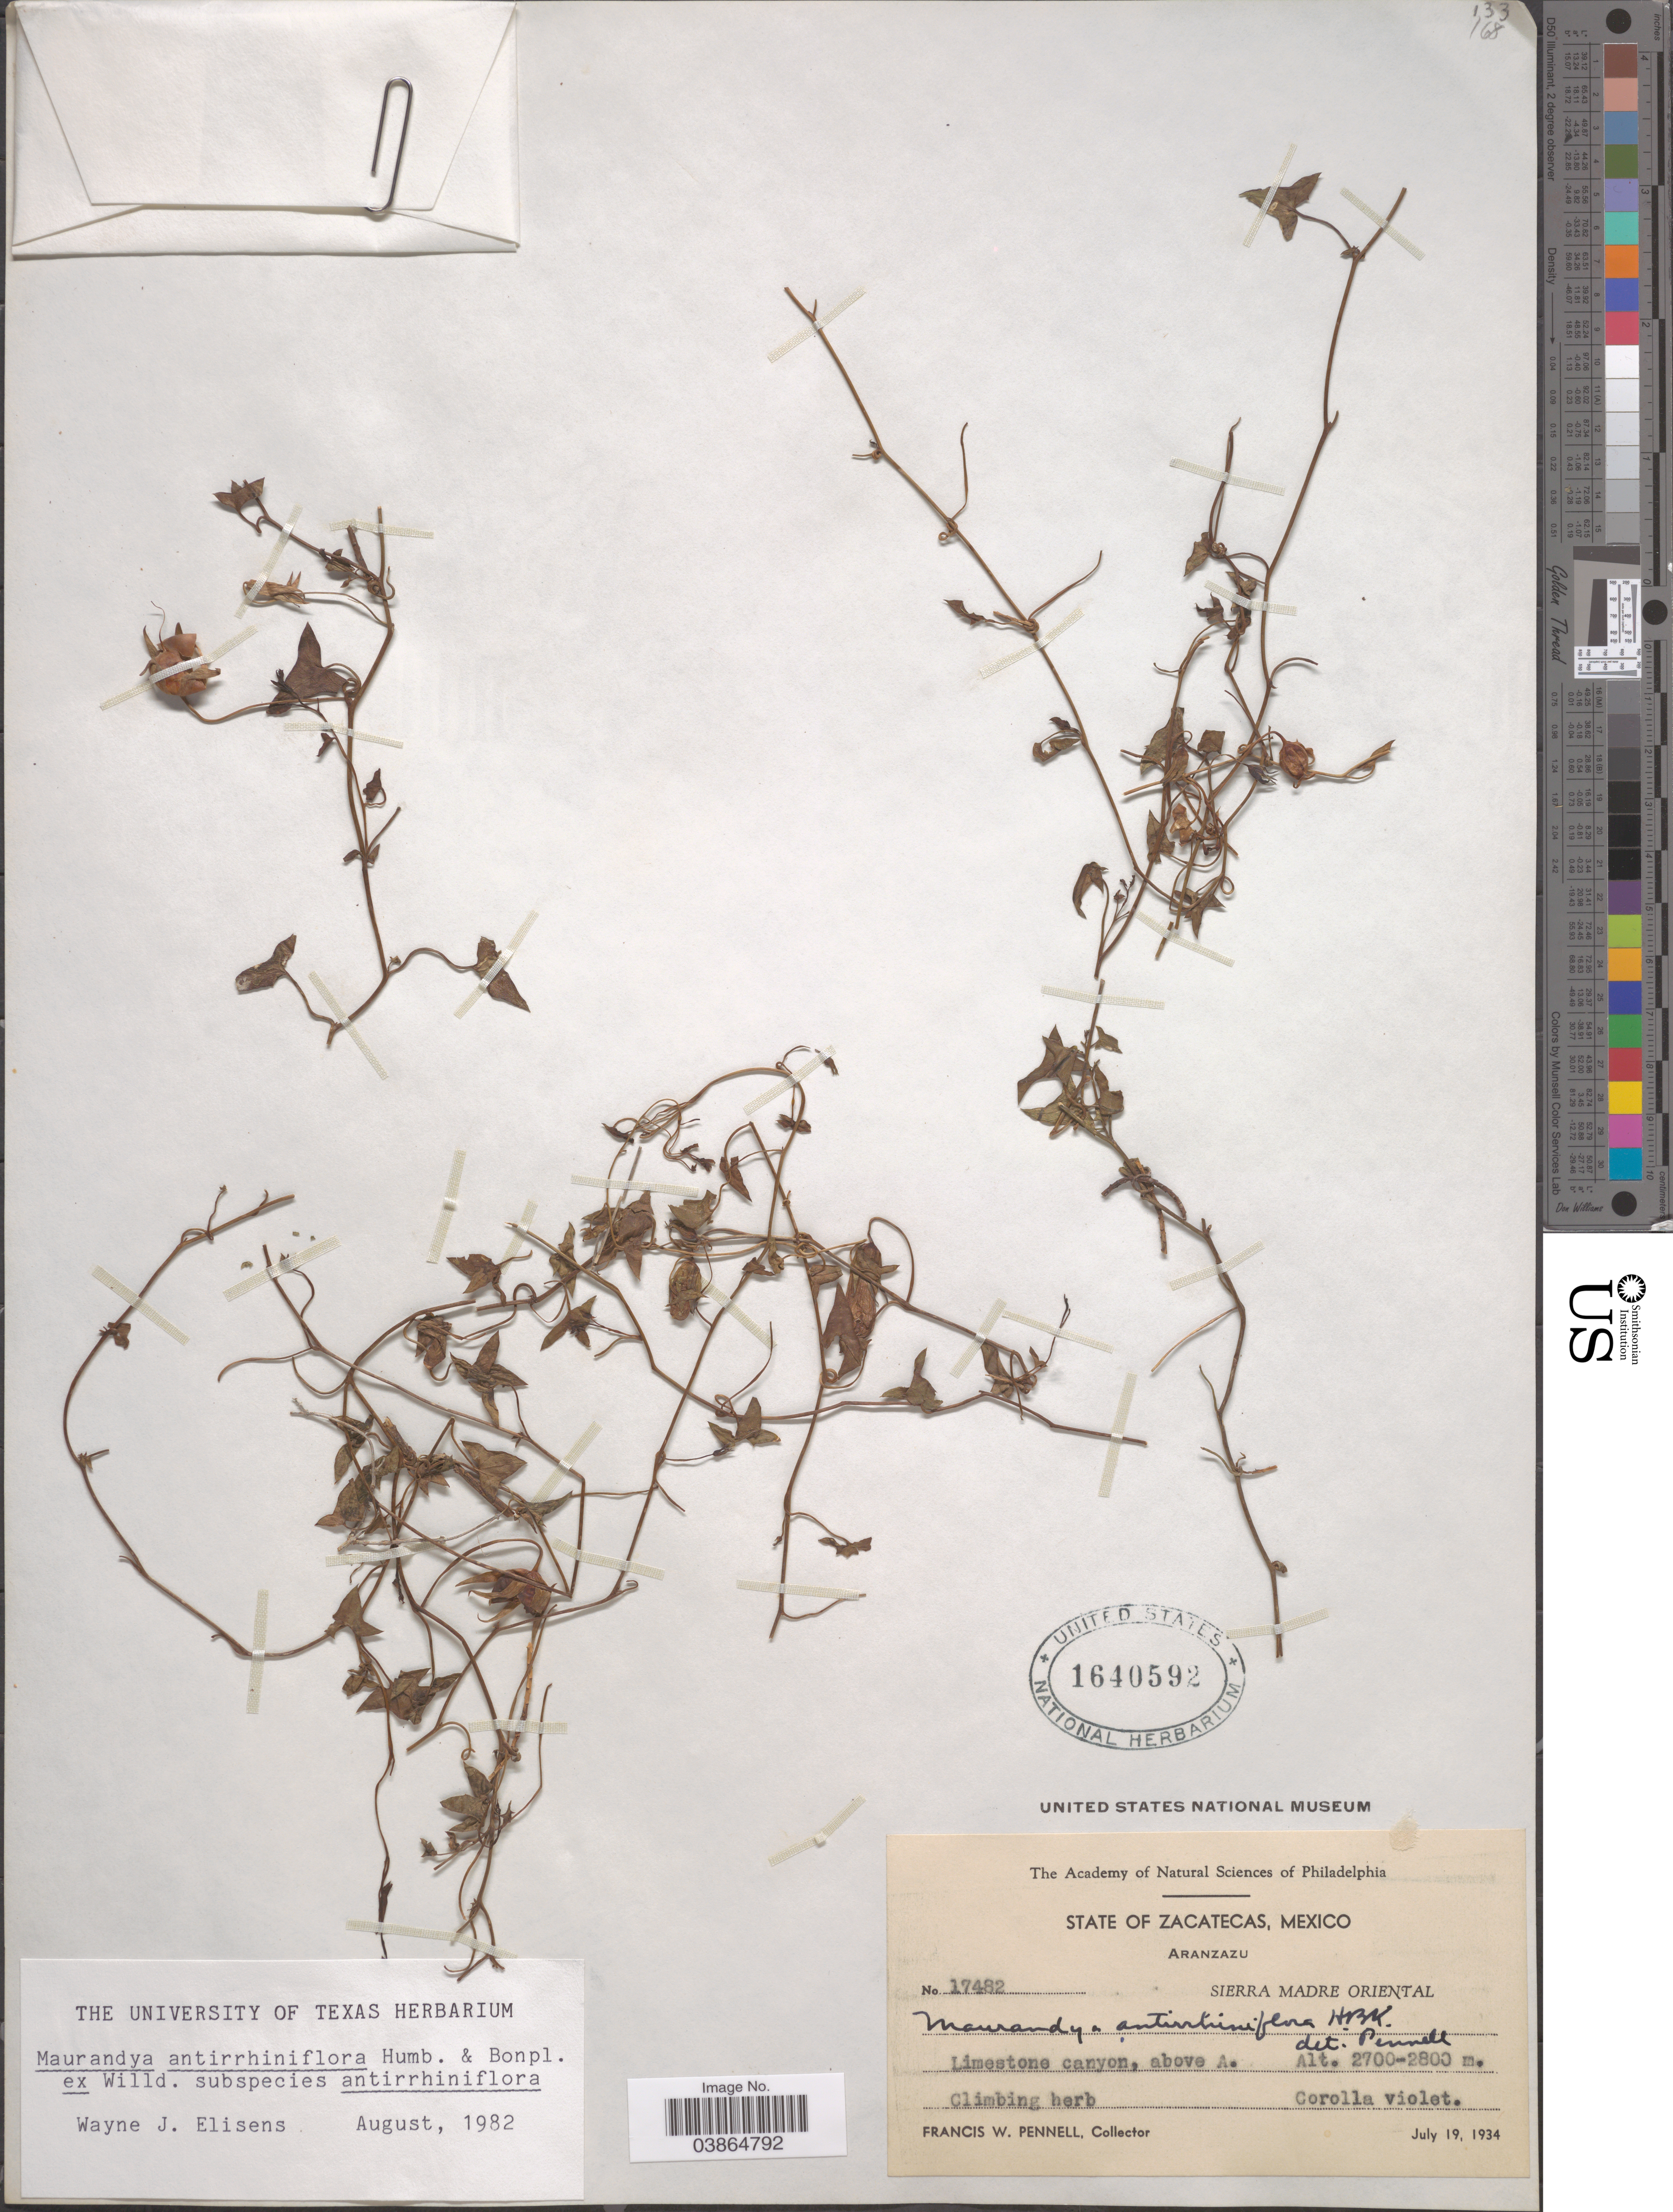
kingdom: Plantae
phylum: Tracheophyta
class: Magnoliopsida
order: Lamiales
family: Plantaginaceae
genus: Maurandya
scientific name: Maurandya antirrhiniflora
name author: Humb. & Bonpl. ex Willd.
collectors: F. W. Pennell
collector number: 17482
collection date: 1934-07-19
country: Mexico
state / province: Zacatecas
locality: Aranzazu. Sierra Madre Oriental.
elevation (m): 2700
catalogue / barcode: US 1640592